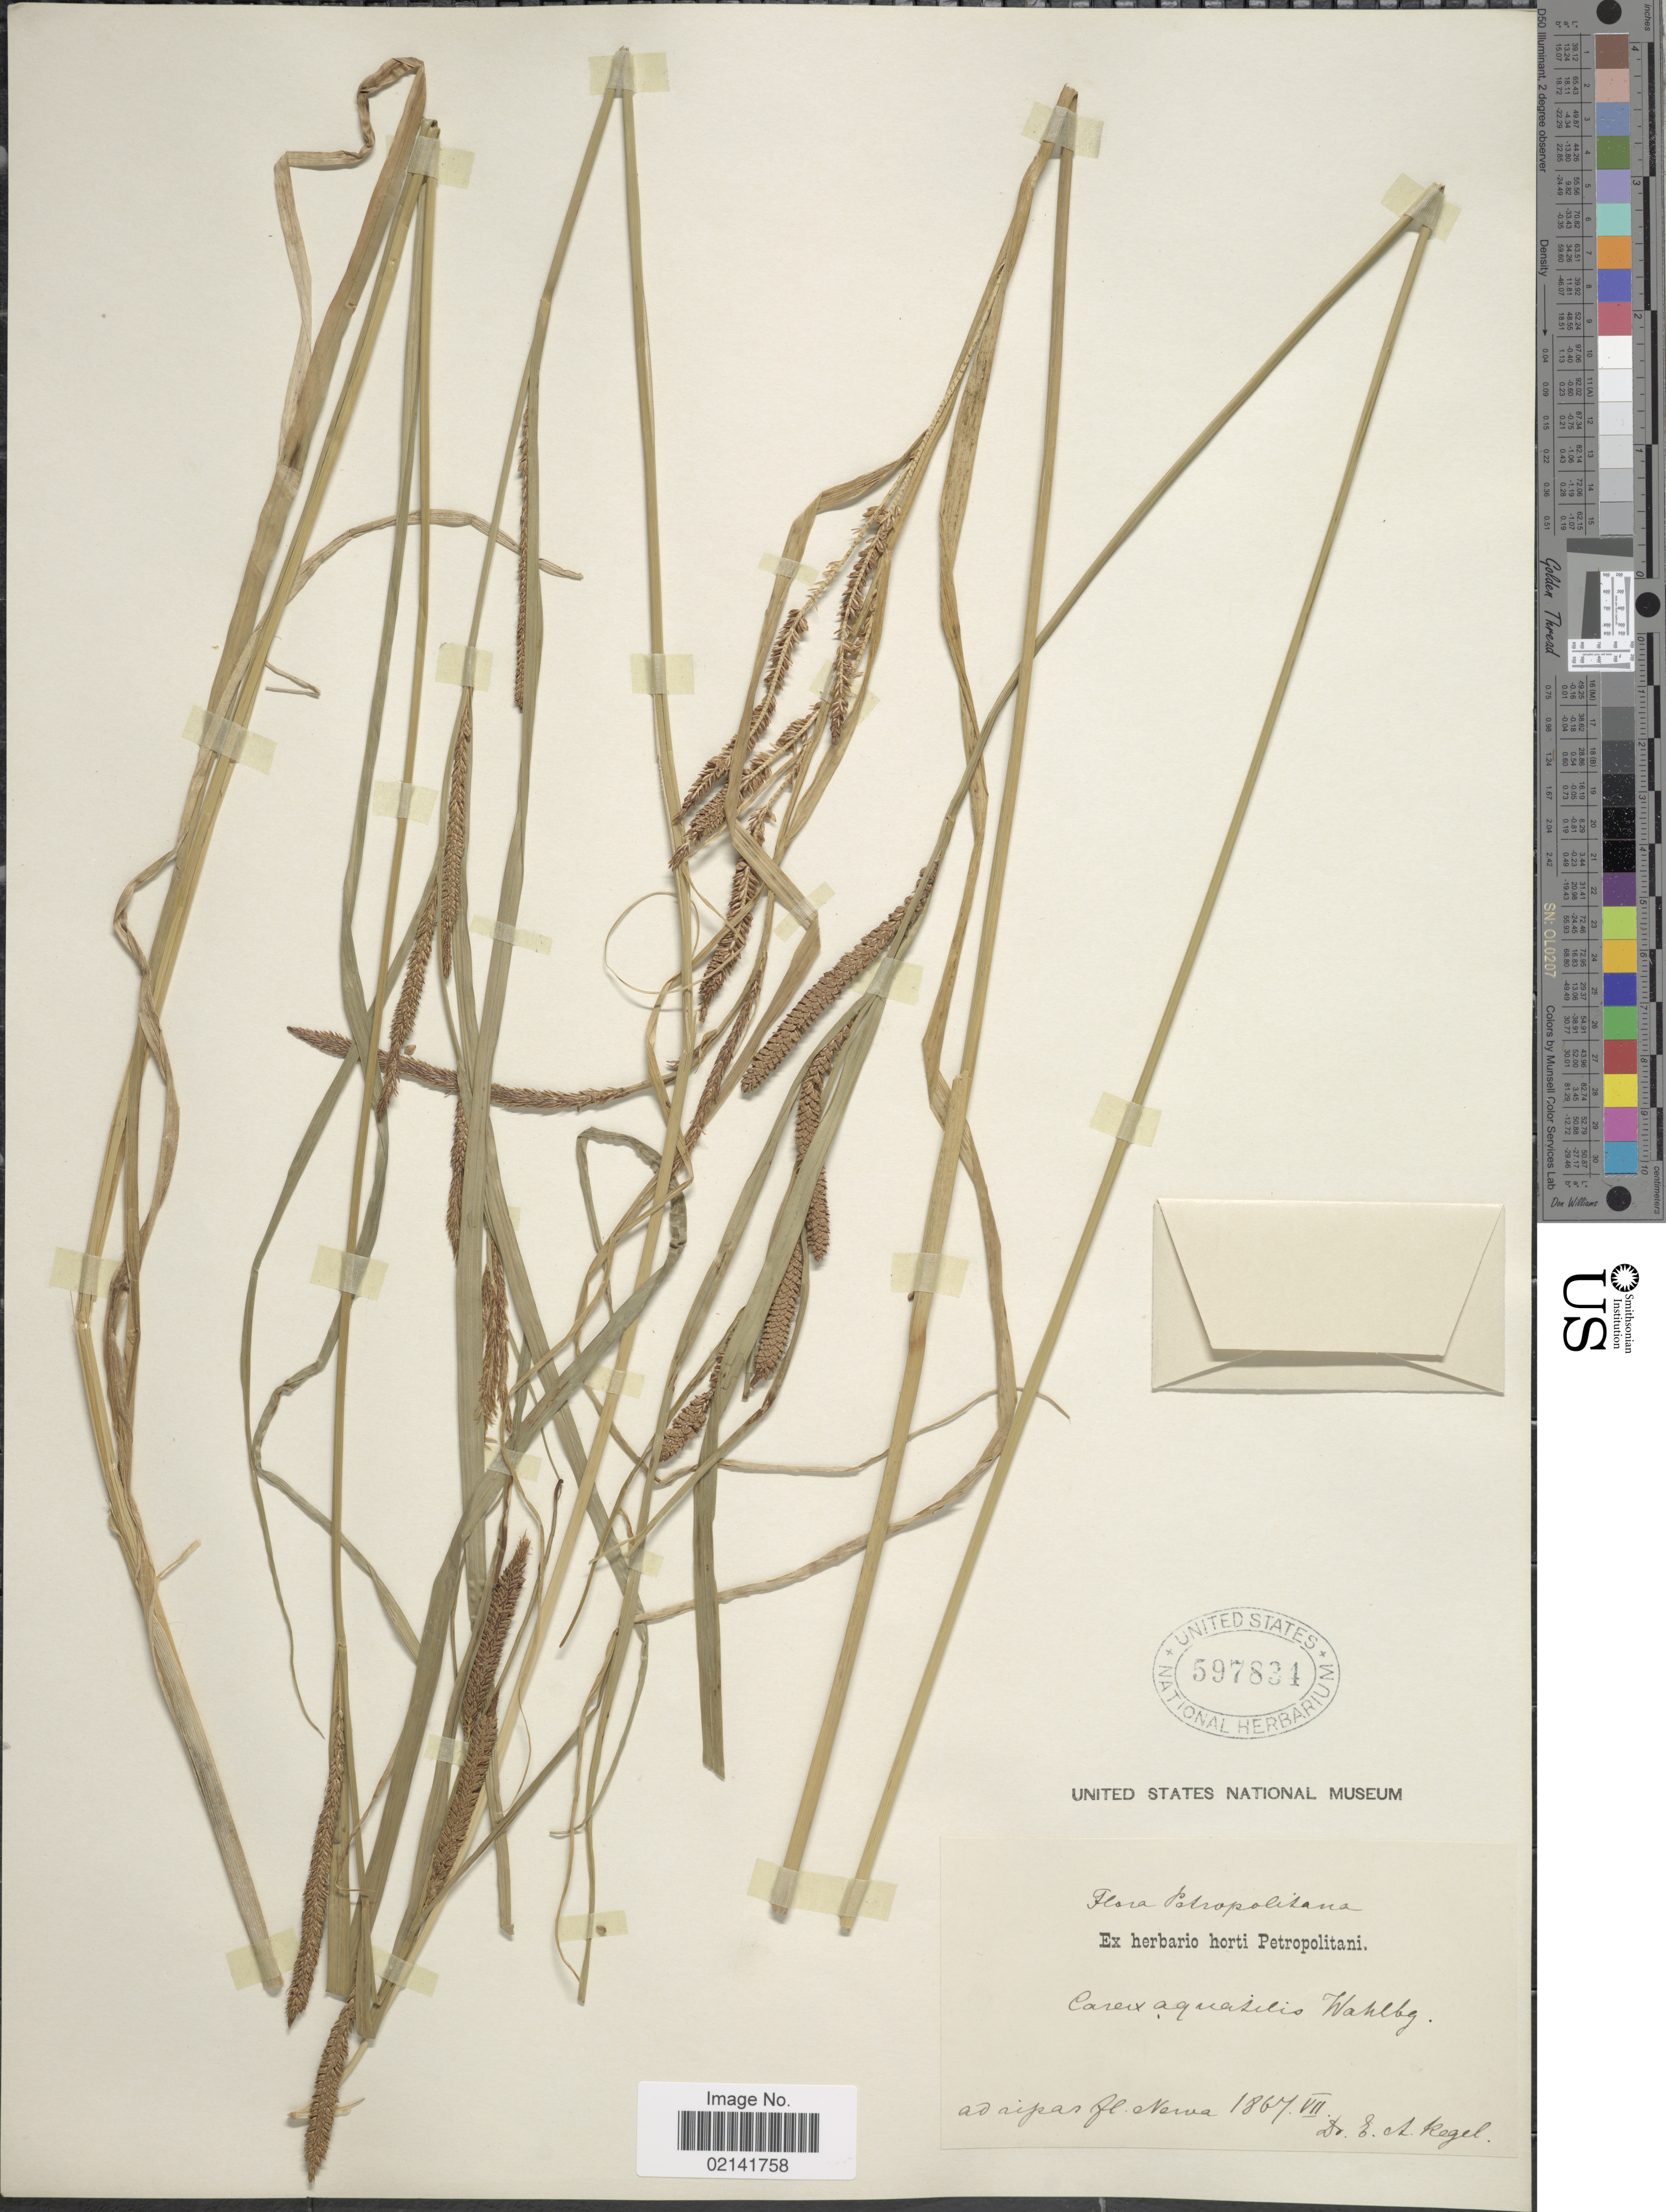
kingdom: Plantae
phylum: Tracheophyta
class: Liliopsida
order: Poales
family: Cyperaceae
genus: Carex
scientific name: Carex aquatilis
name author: Wahlenb.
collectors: A. Regel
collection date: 1867-07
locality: Petropolitana, ad ripas fl. Nerva [interpreted]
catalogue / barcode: US 597834